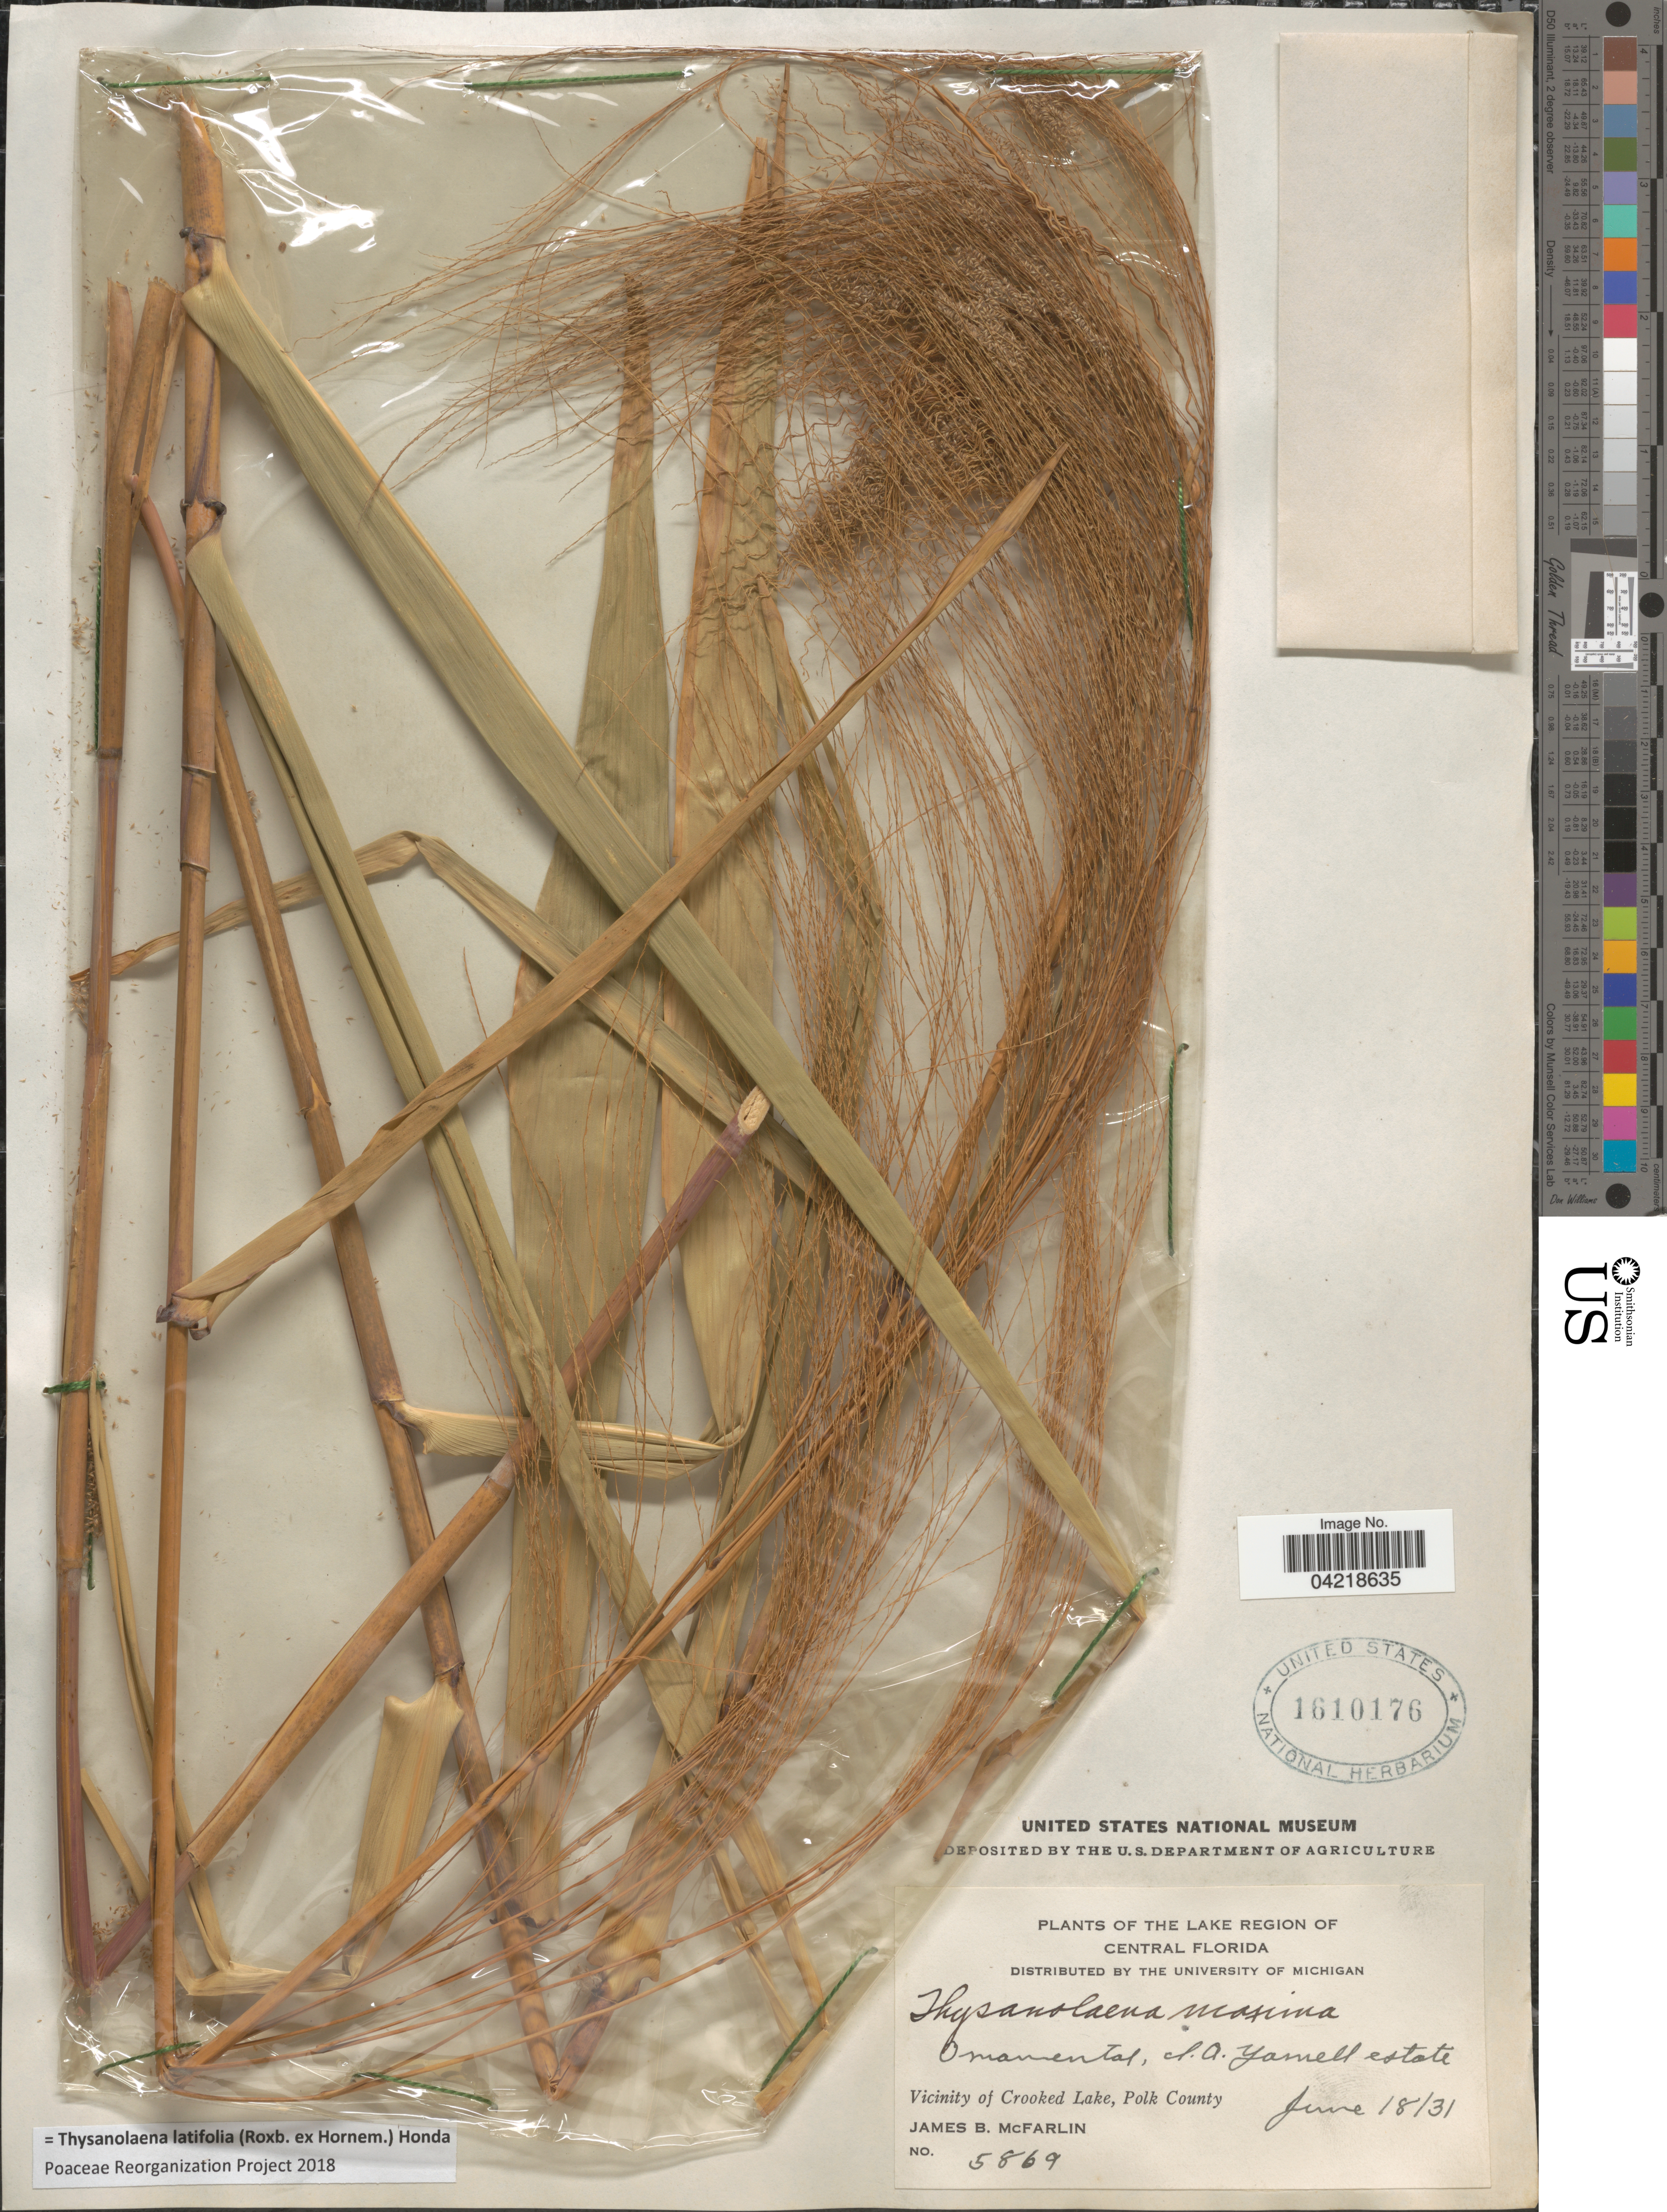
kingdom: Plantae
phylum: Tracheophyta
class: Liliopsida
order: Poales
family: Poaceae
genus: Thysanolaena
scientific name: Thysanolaena latifolia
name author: (Roxb. ex Hornem.) Honda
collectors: J. McFarlin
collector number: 5869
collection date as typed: Transcribed d/m/y: 18/6/31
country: United States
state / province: Florida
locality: The Lake Region of Central Florida. Ornamental, I. A. Yarnell estate. Vicinity of Crooked Lake, Polk County.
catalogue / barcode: US 1610176